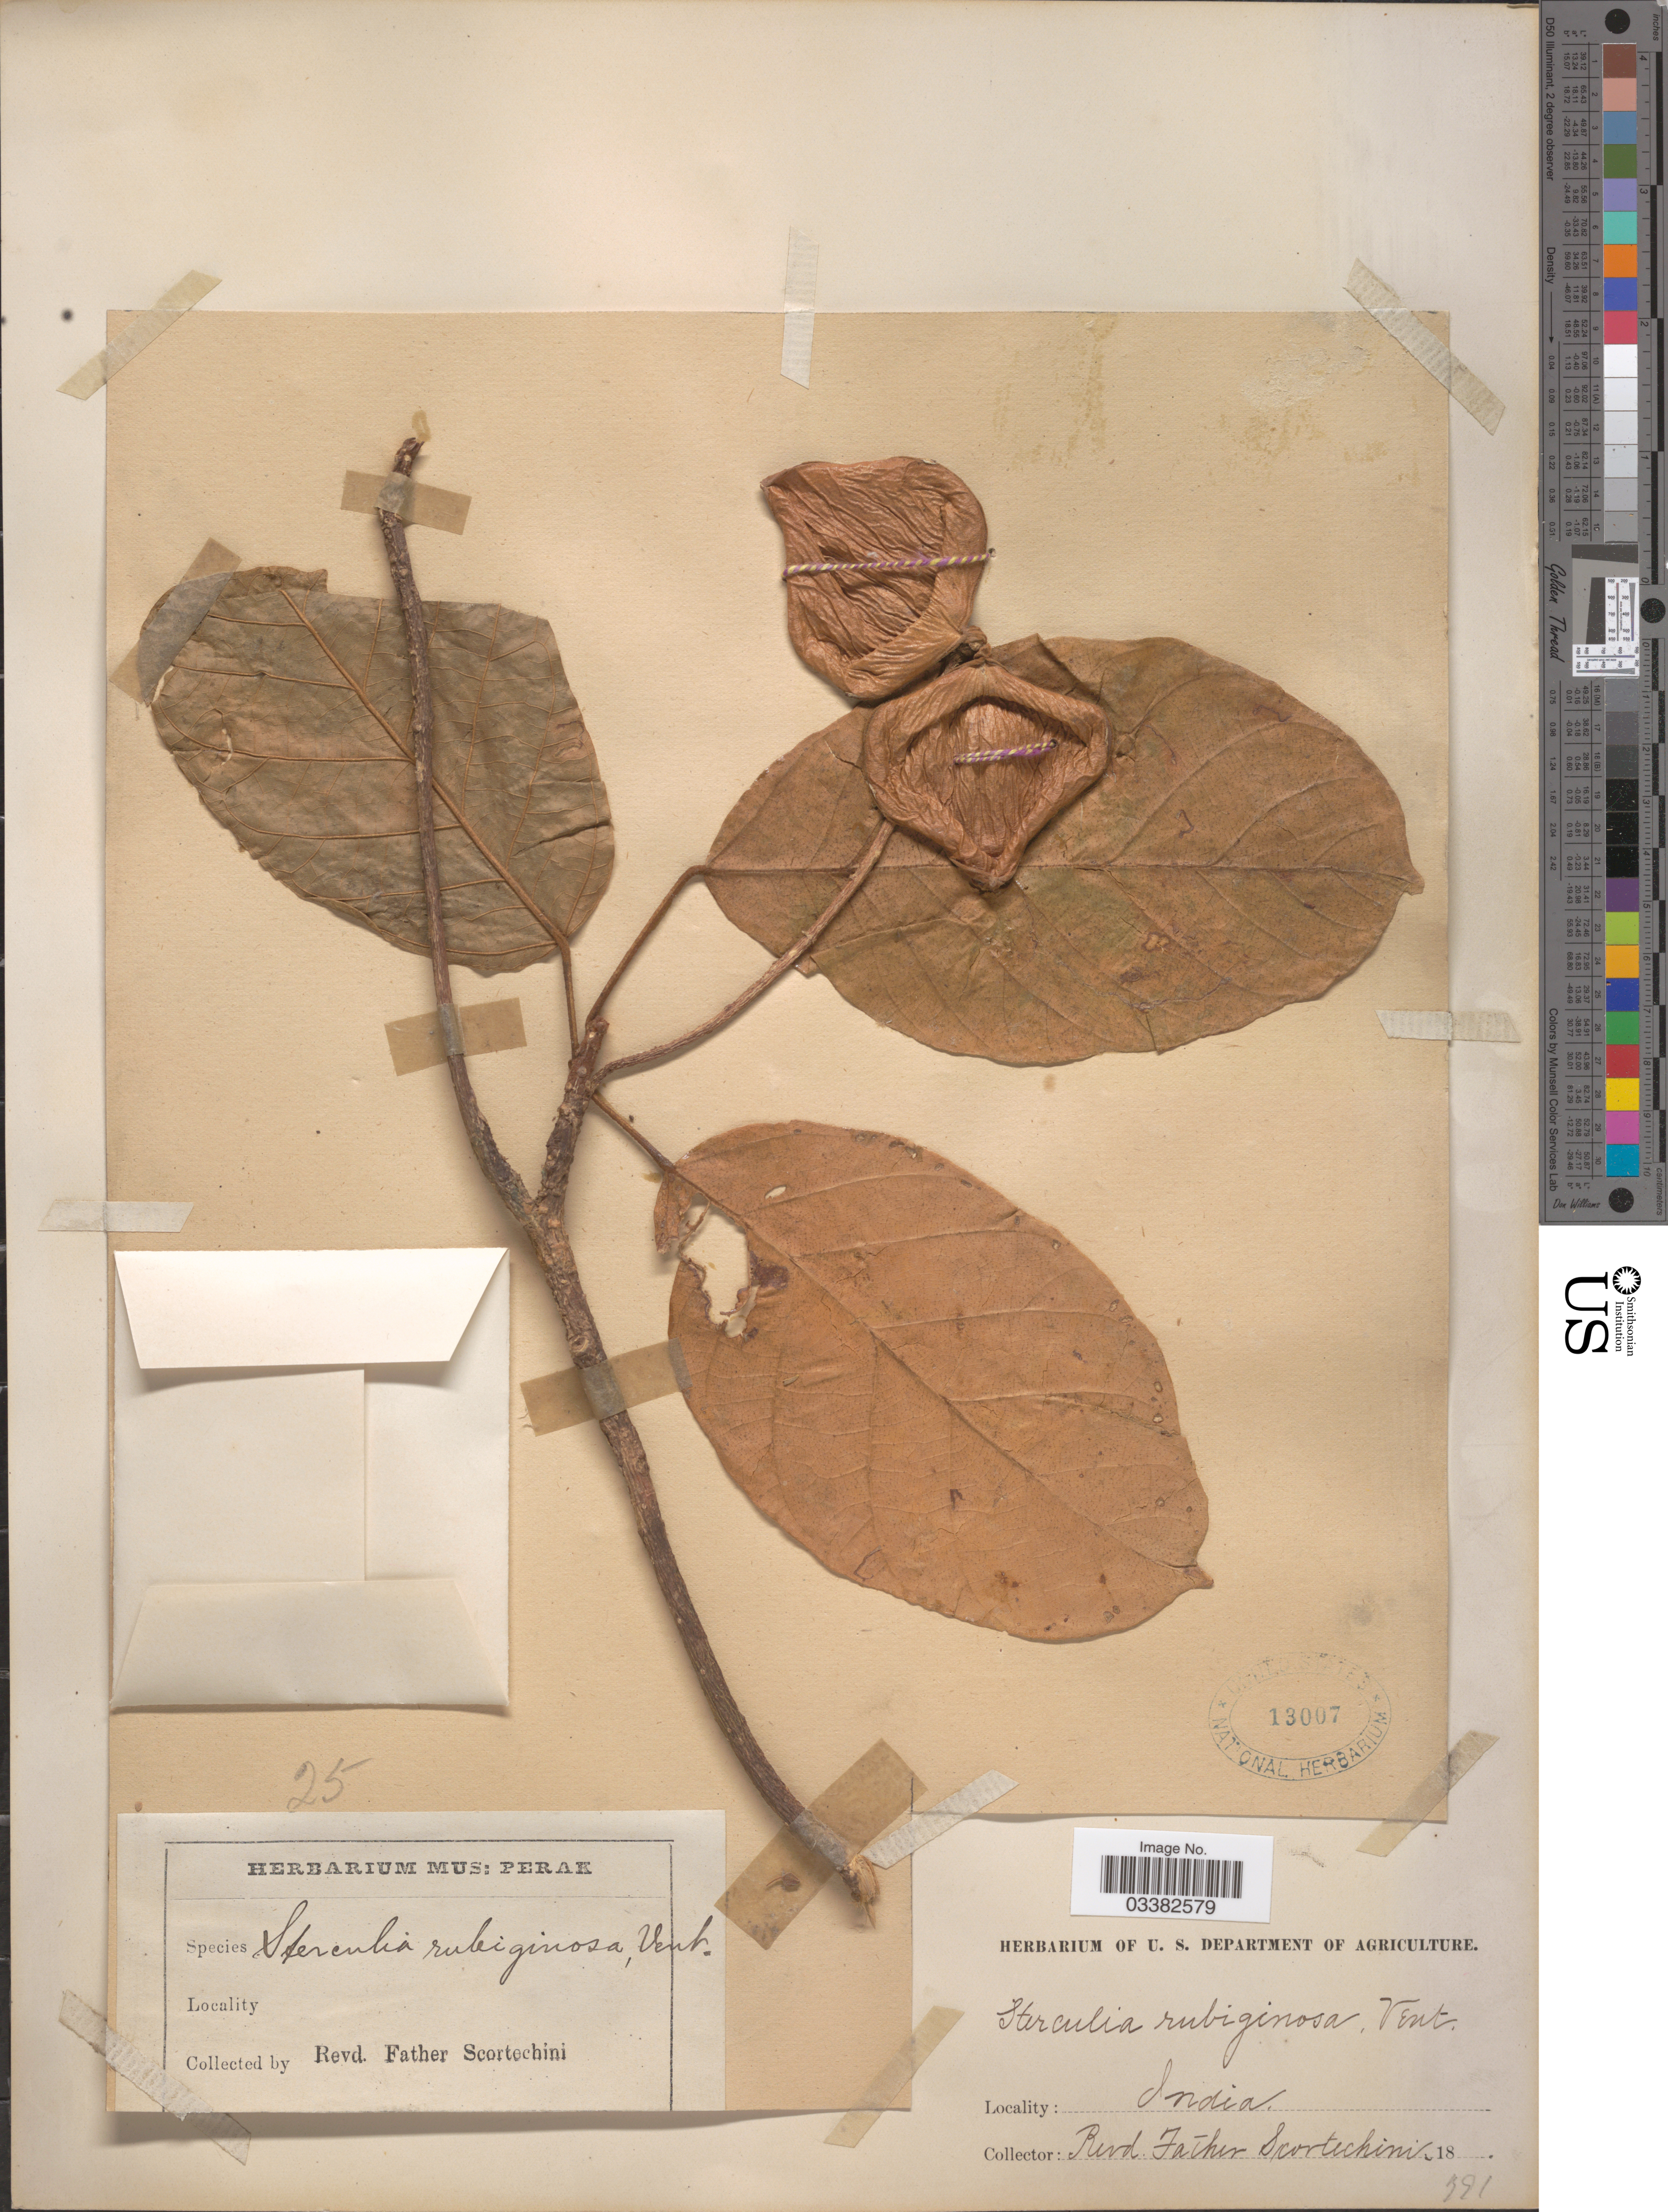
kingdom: Plantae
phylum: Tracheophyta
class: Magnoliopsida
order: Malvales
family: Malvaceae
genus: Sterculia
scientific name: Sterculia rubiginosa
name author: Vent.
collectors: Fr. Scortechini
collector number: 191?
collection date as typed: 18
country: India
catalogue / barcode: US 13007